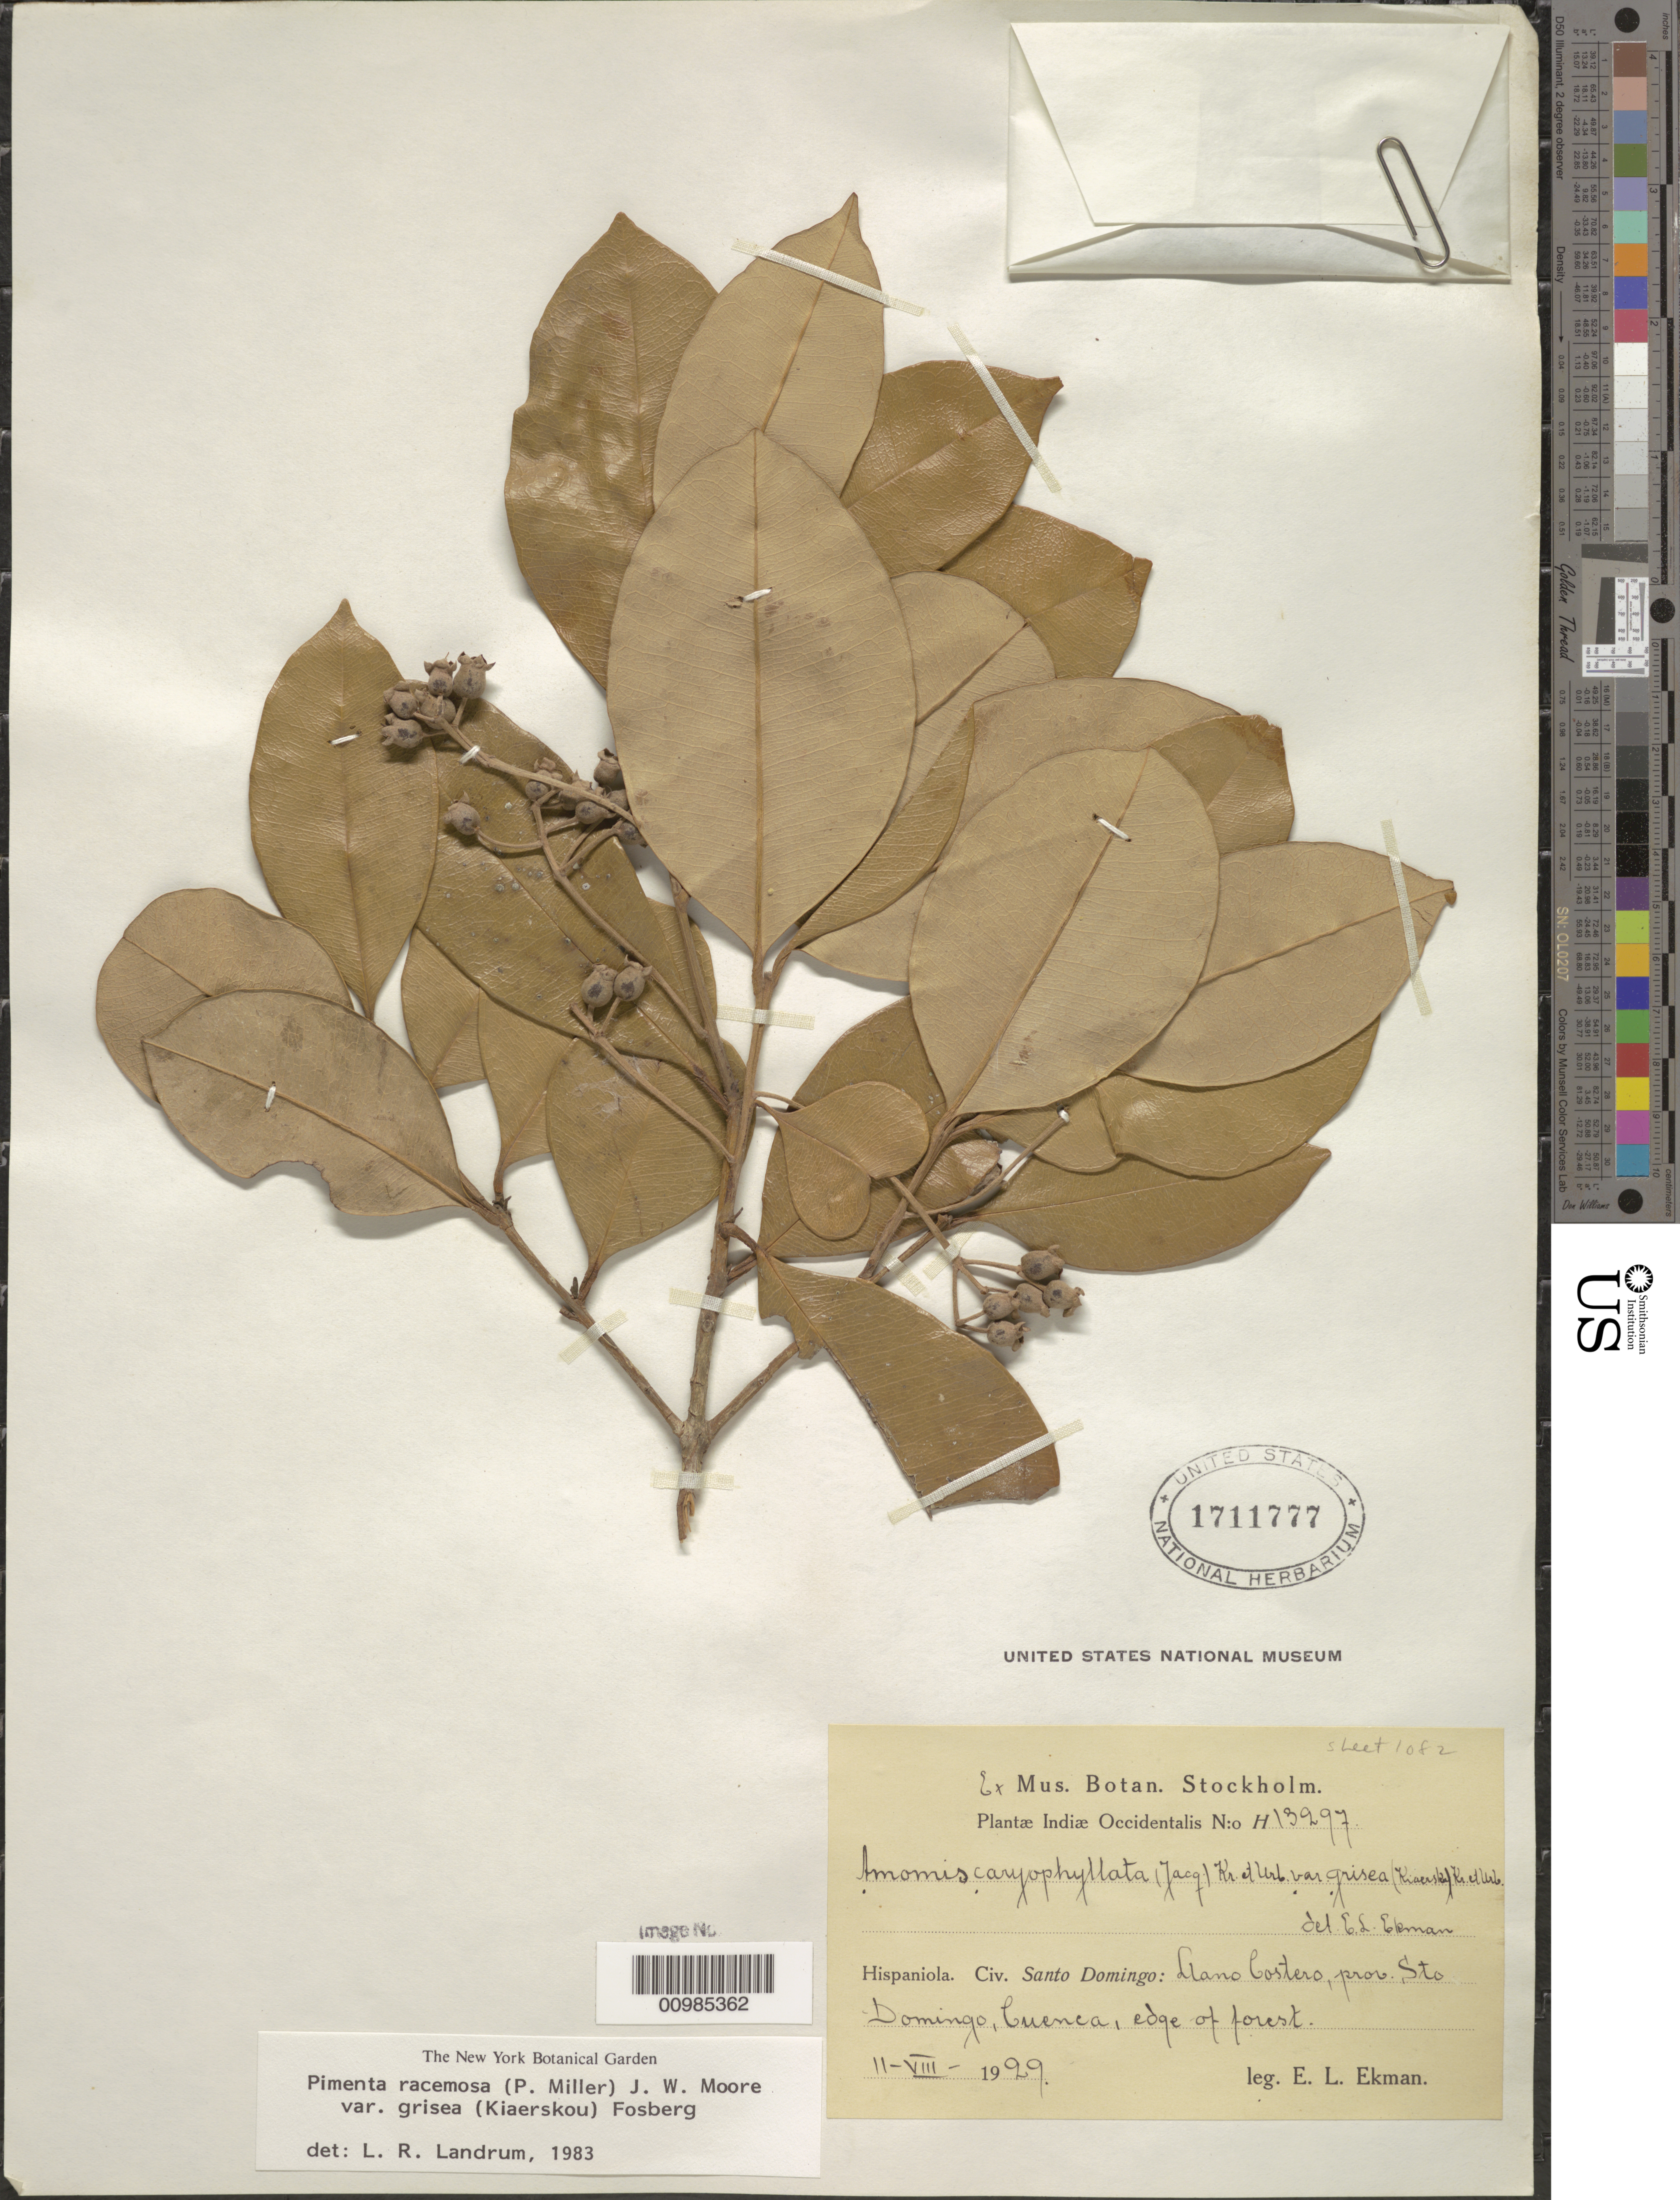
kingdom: Plantae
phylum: Tracheophyta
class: Magnoliopsida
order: Myrtales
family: Myrtaceae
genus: Pimenta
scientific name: Pimenta racemosa var. grisea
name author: (Kiaersk.) Fosberg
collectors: E. L. Ekman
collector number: H 13297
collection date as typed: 02 Aug 1929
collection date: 1929-08-02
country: Dominican Republic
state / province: La Vega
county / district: Santo Domingo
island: Hispaniola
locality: Llano Costero, Cuenca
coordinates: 0 N, 0 E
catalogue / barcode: US 1711777